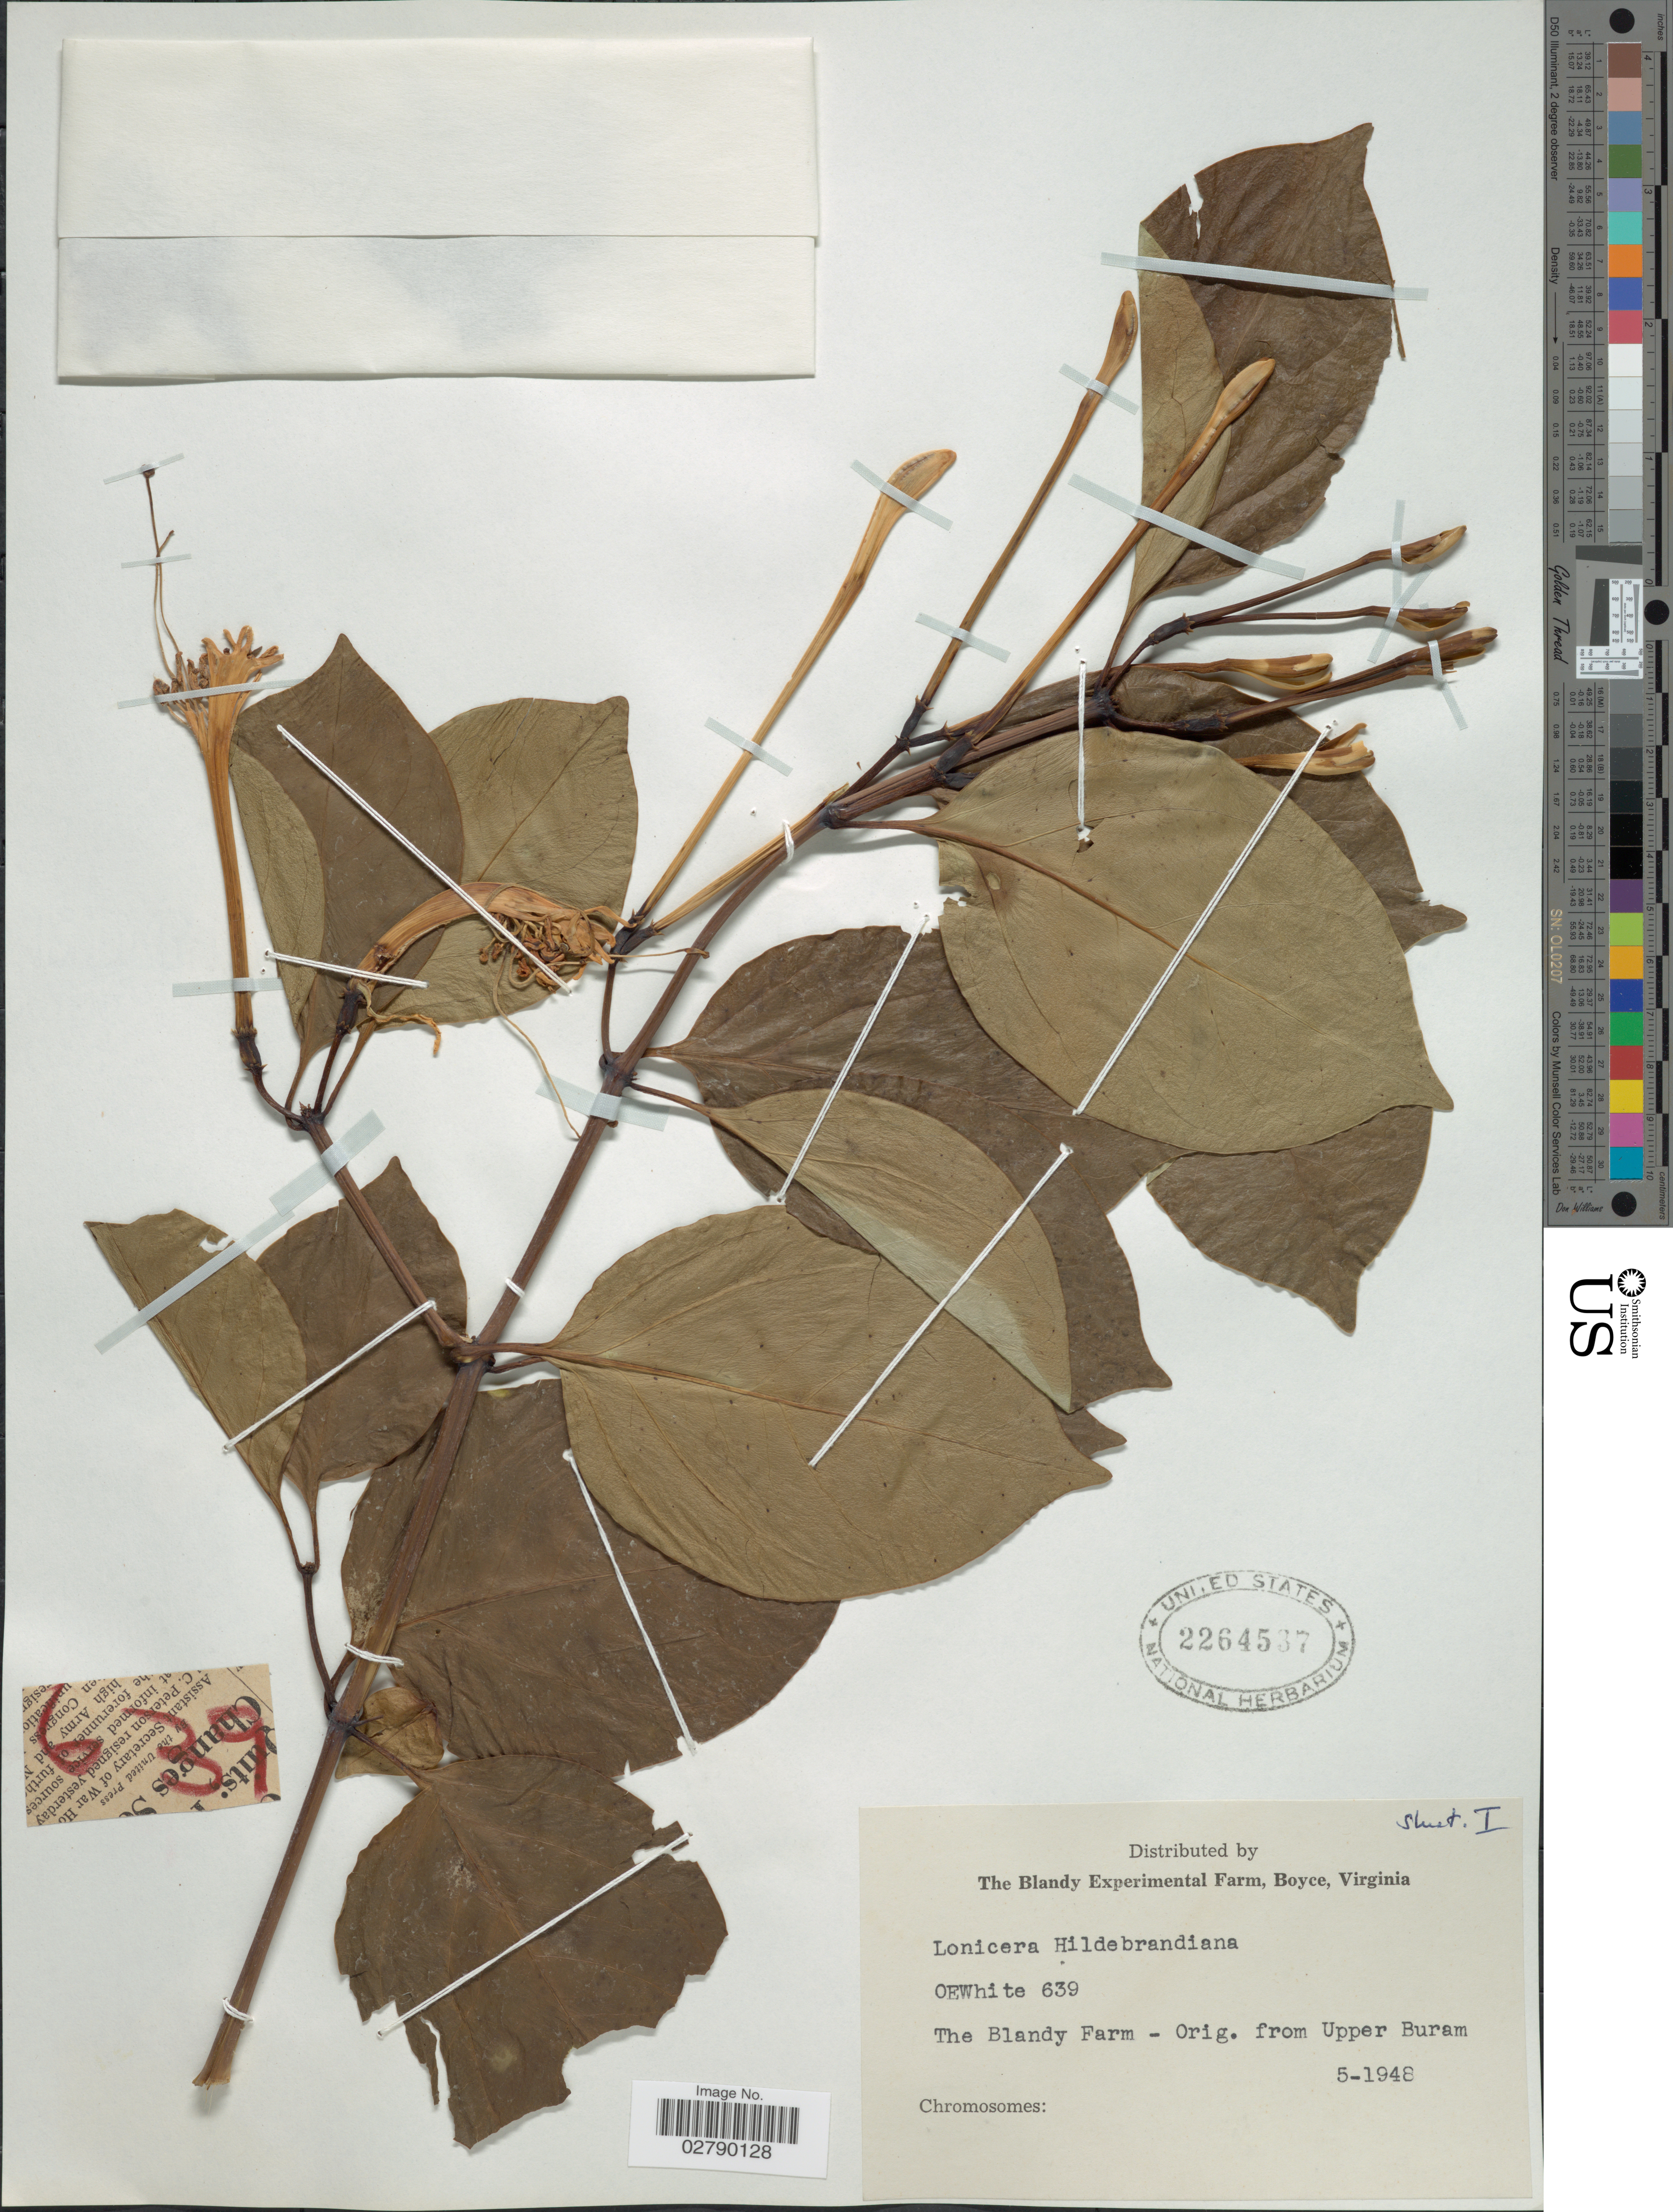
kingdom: Plantae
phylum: Tracheophyta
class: Magnoliopsida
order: Dipsacales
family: Caprifoliaceae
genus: Lonicera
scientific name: Lonicera hildebrandtiana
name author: Collett & Hemsl.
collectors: O. E. White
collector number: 639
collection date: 1948-05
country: United States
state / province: Virginia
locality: The Blandy Farm - Orig. from Upper Buram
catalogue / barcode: US 2264537